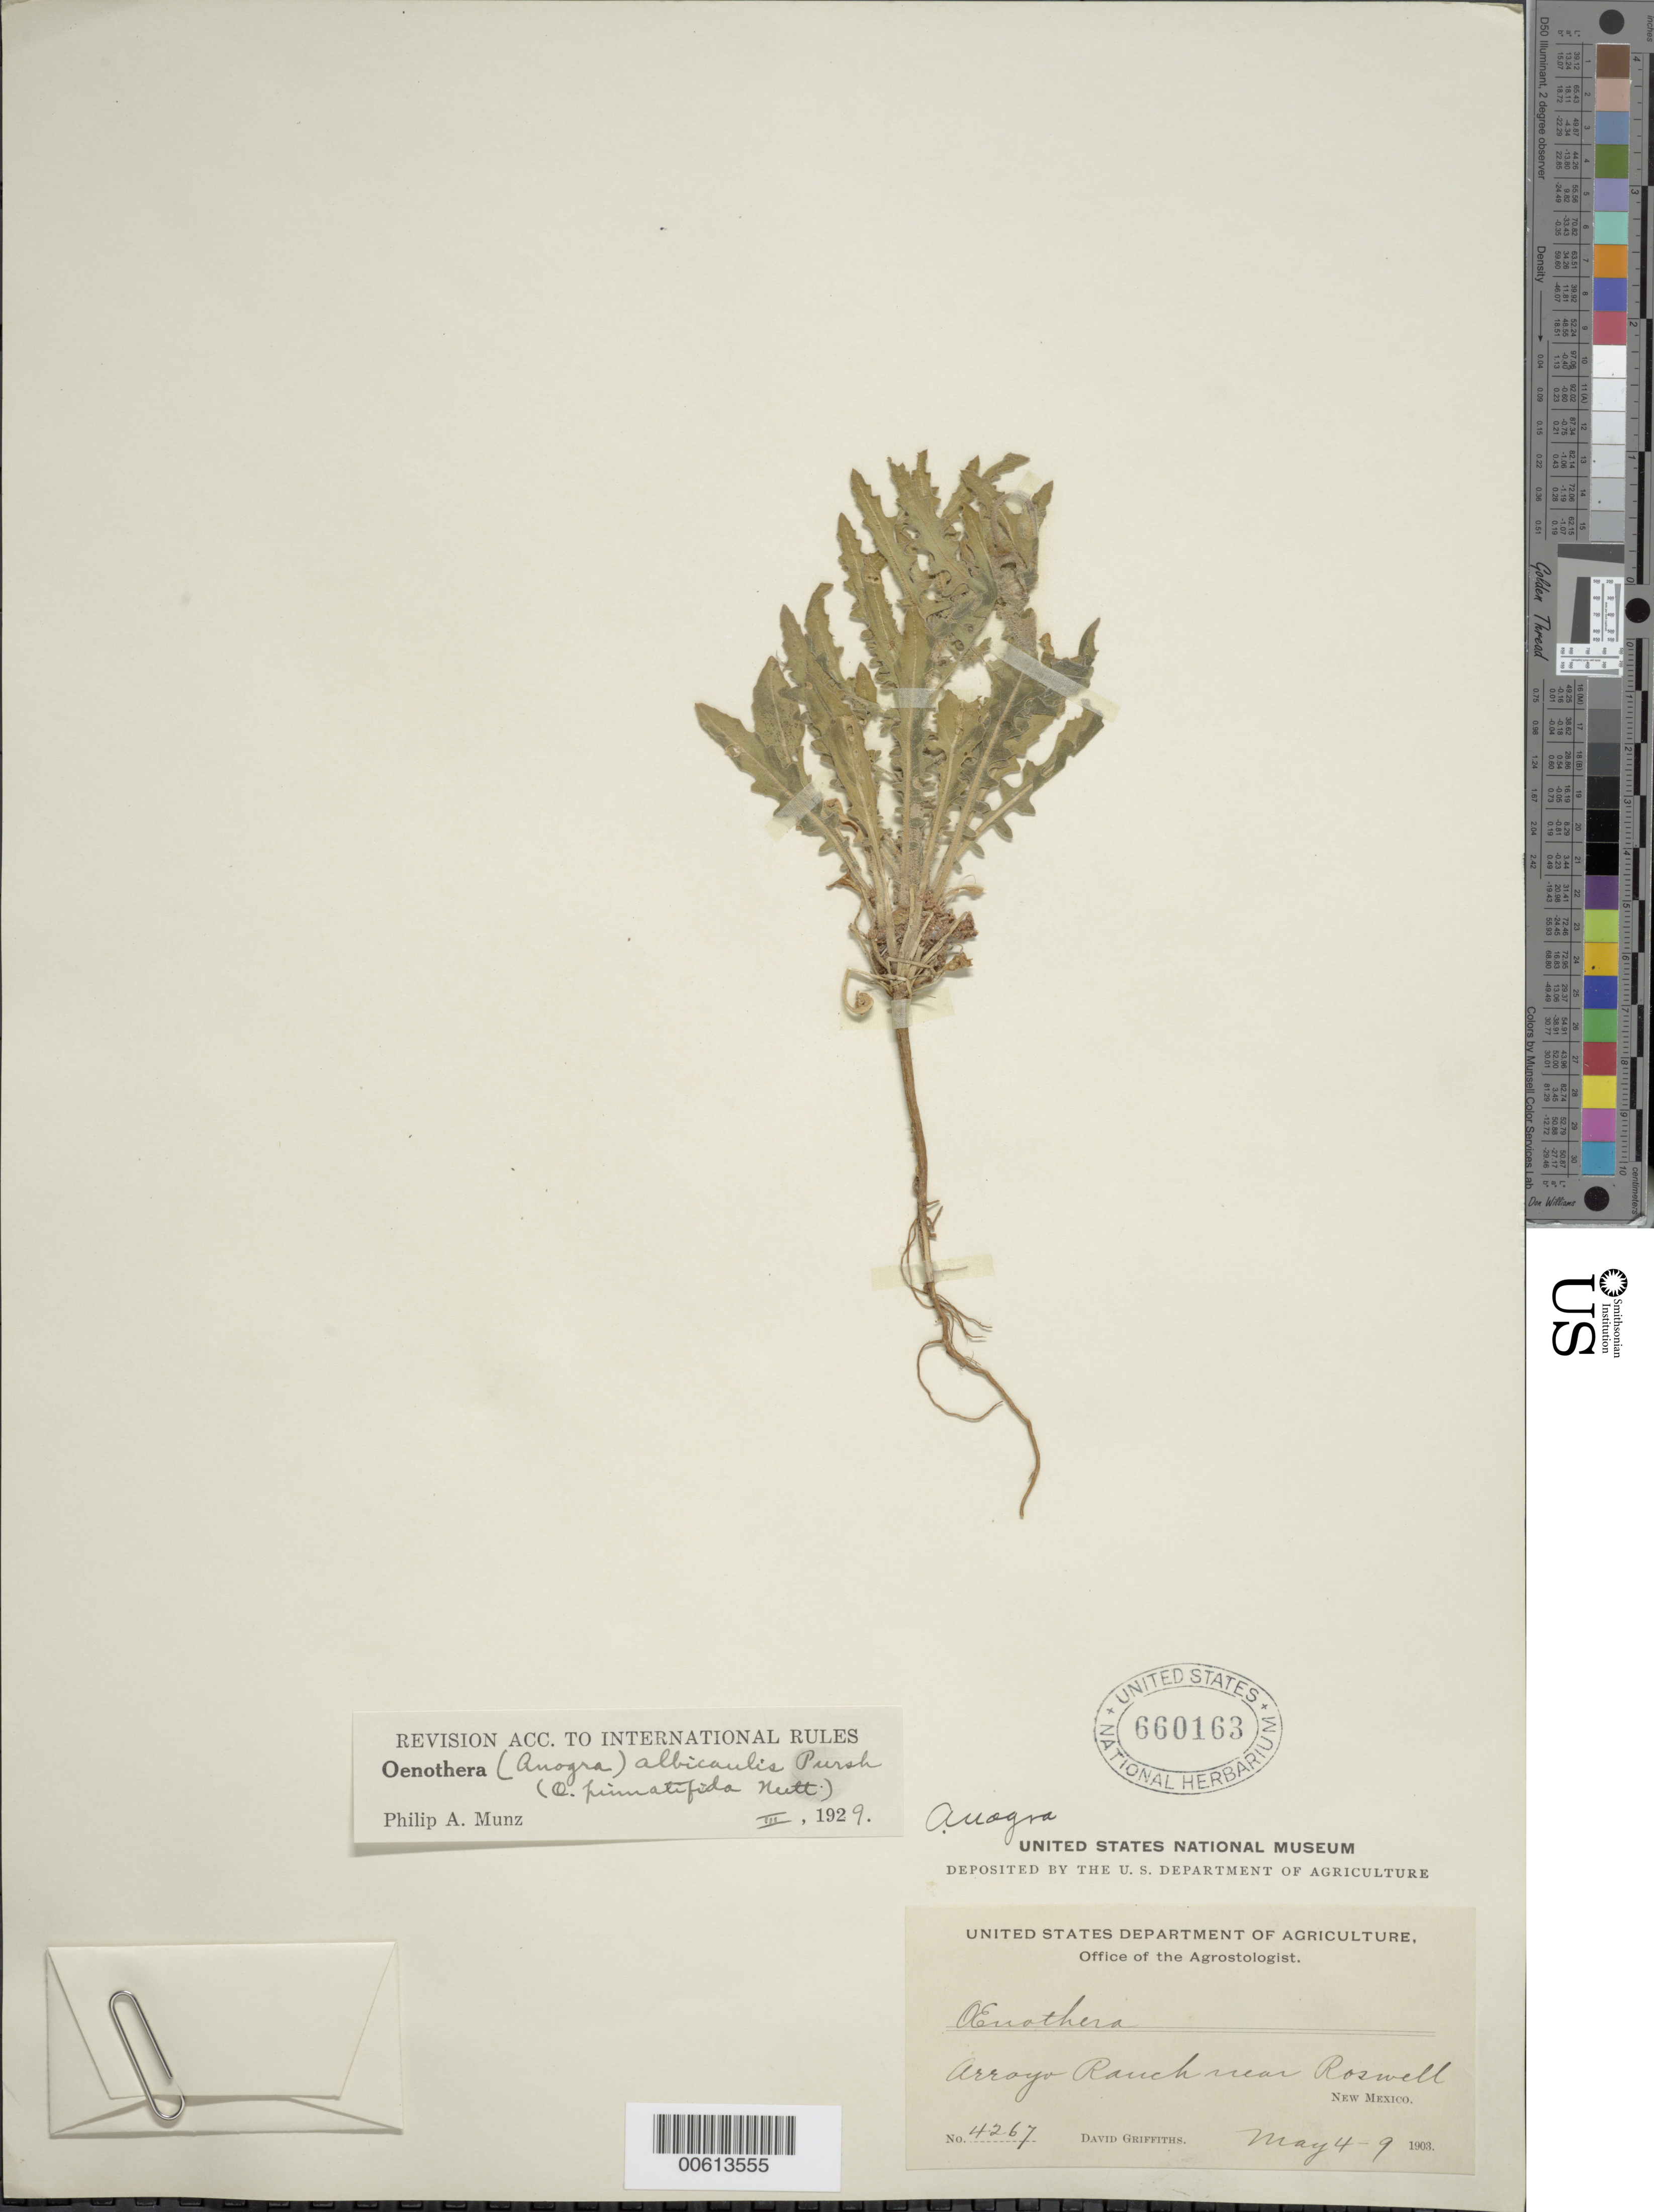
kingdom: Plantae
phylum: Tracheophyta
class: Magnoliopsida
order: Myrtales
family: Onagraceae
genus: Oenothera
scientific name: Oenothera albicaulis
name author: Pursh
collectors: D. Griffiths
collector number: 4267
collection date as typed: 04 May 1903 to 09 May 1903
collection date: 1903-05-04/1903-05-09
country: United States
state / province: New Mexico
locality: Arroyo Ranch near Roswell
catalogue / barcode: US 660163